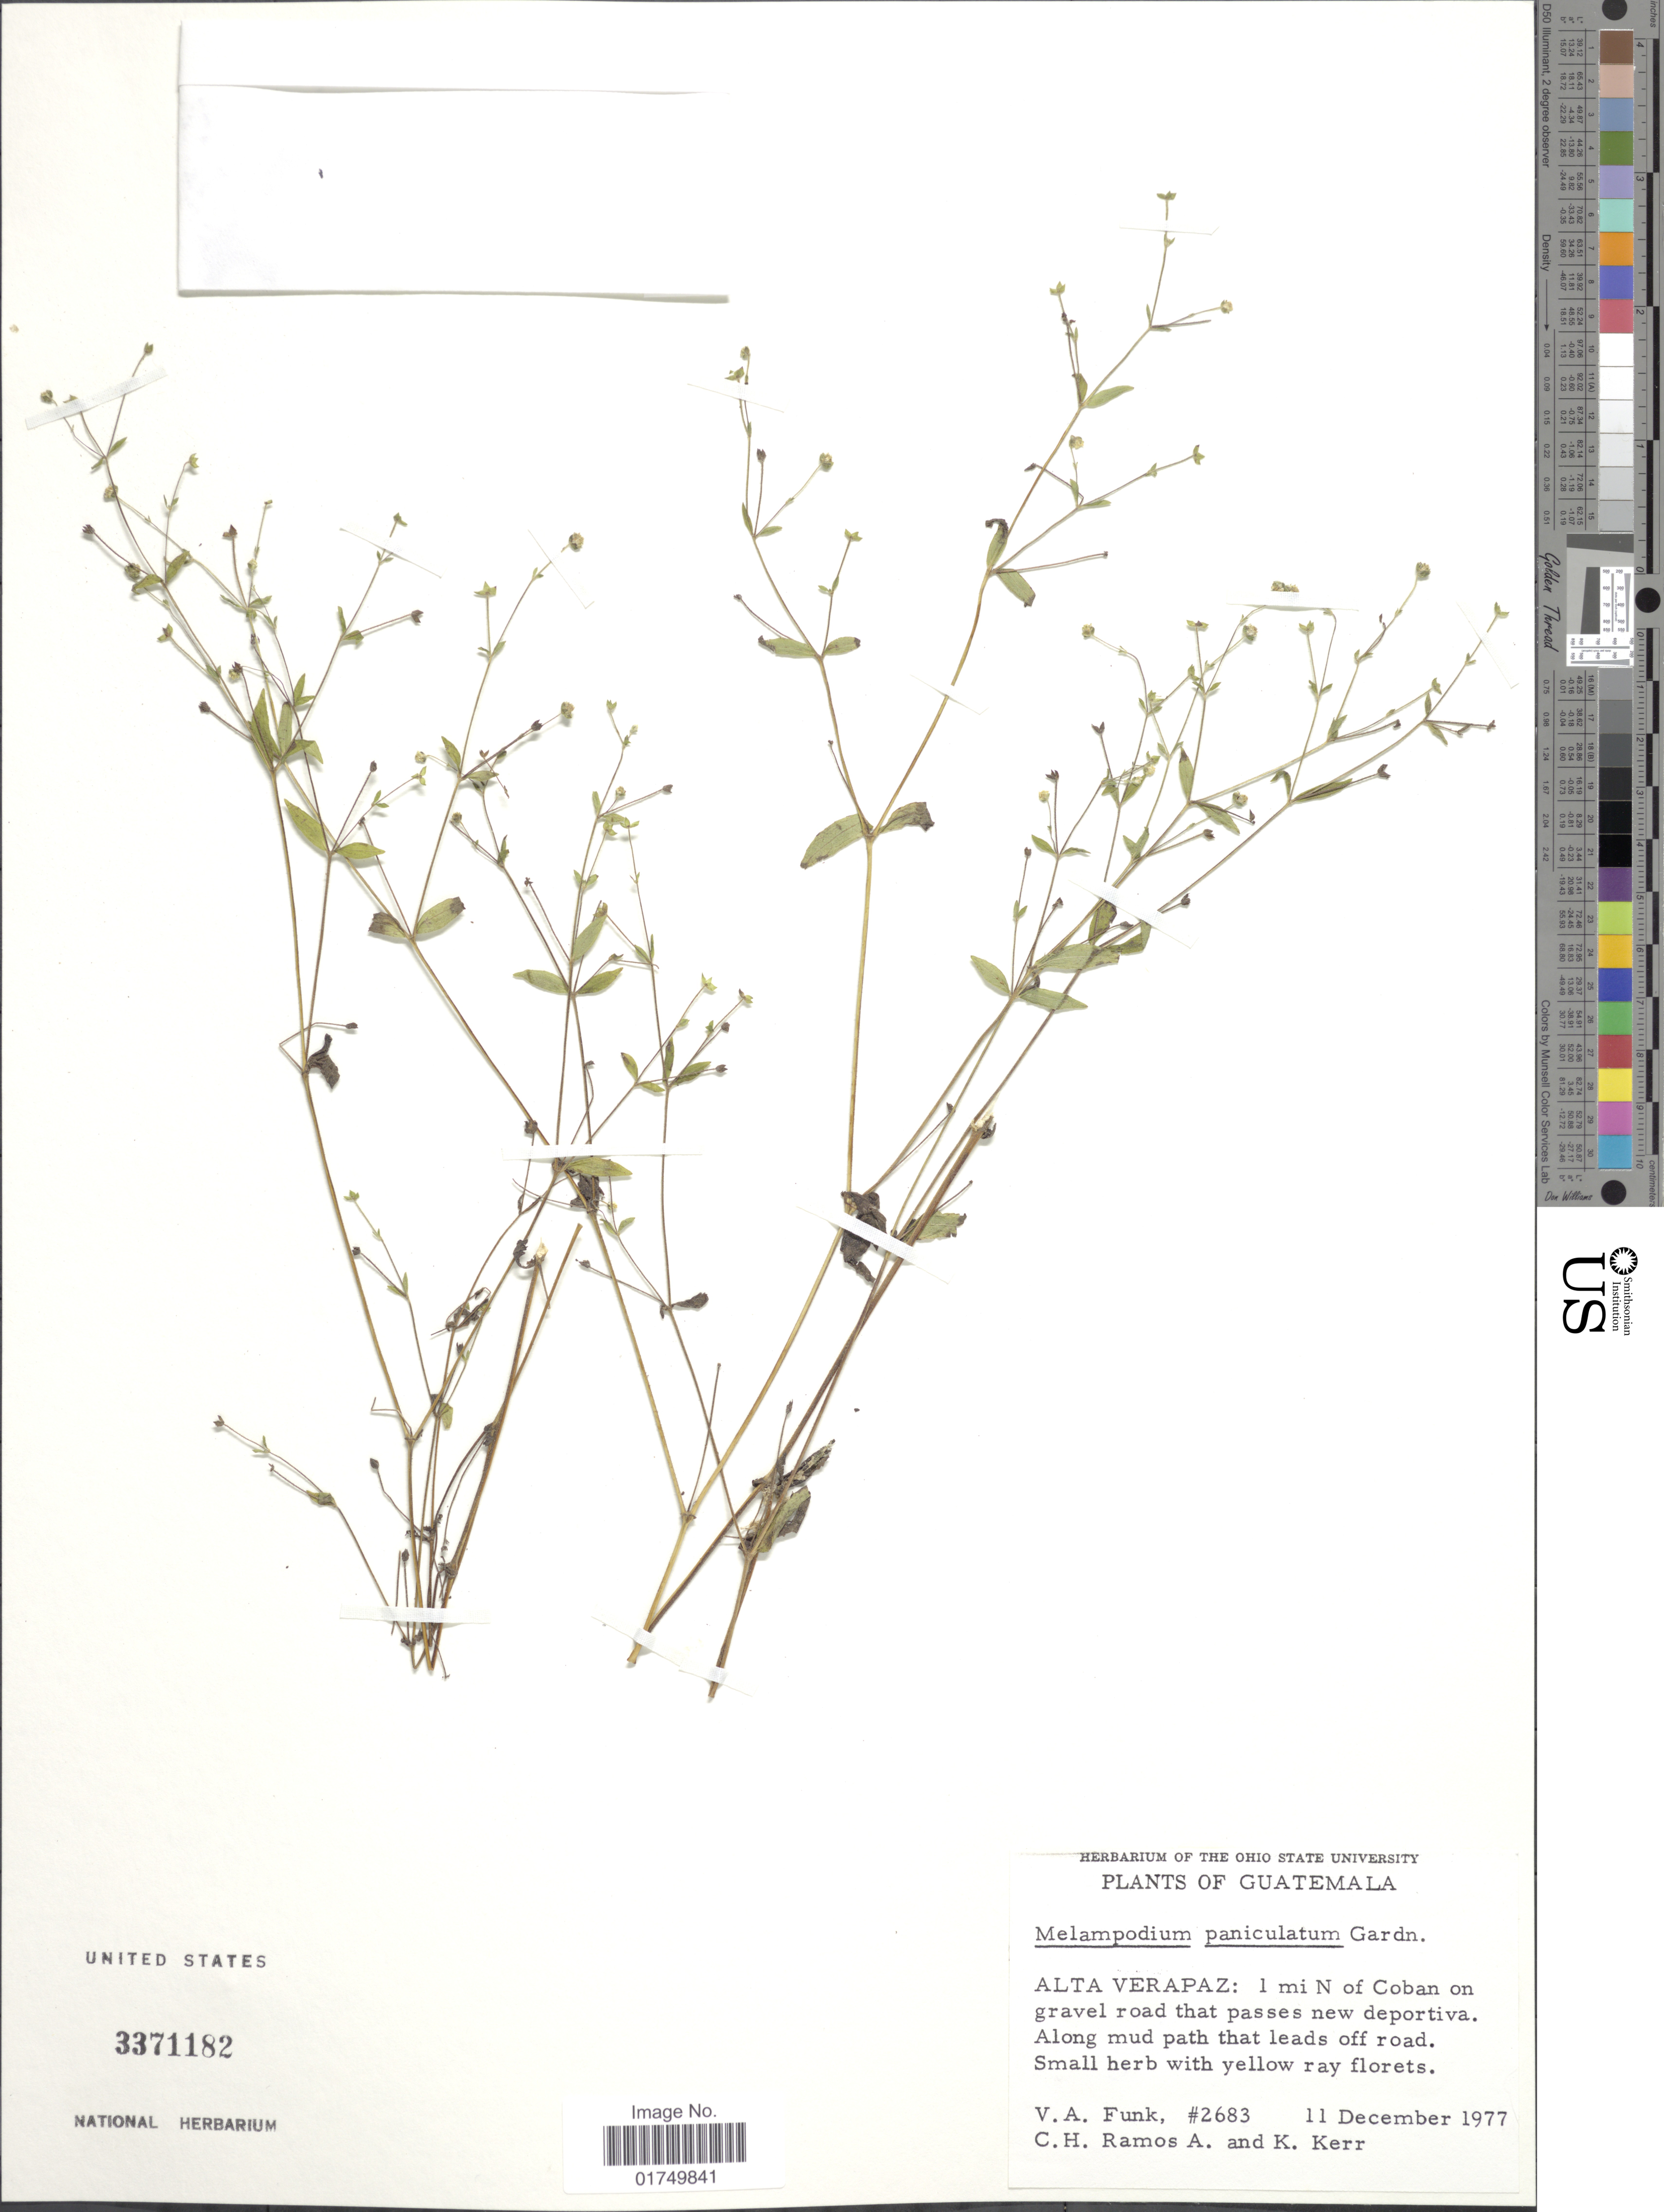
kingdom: Plantae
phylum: Tracheophyta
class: Magnoliopsida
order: Asterales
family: Asteraceae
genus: Melampodium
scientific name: Melampodium paniculatum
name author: Gardner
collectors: V. Funk, C. H. Ramos & K. Kerr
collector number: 2683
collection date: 1977-12-11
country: Guatemala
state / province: Alta Verapaz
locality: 1 mi N of Coban on gravel road that passes new deportiva. Along mud path that leads off road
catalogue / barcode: US 3371182